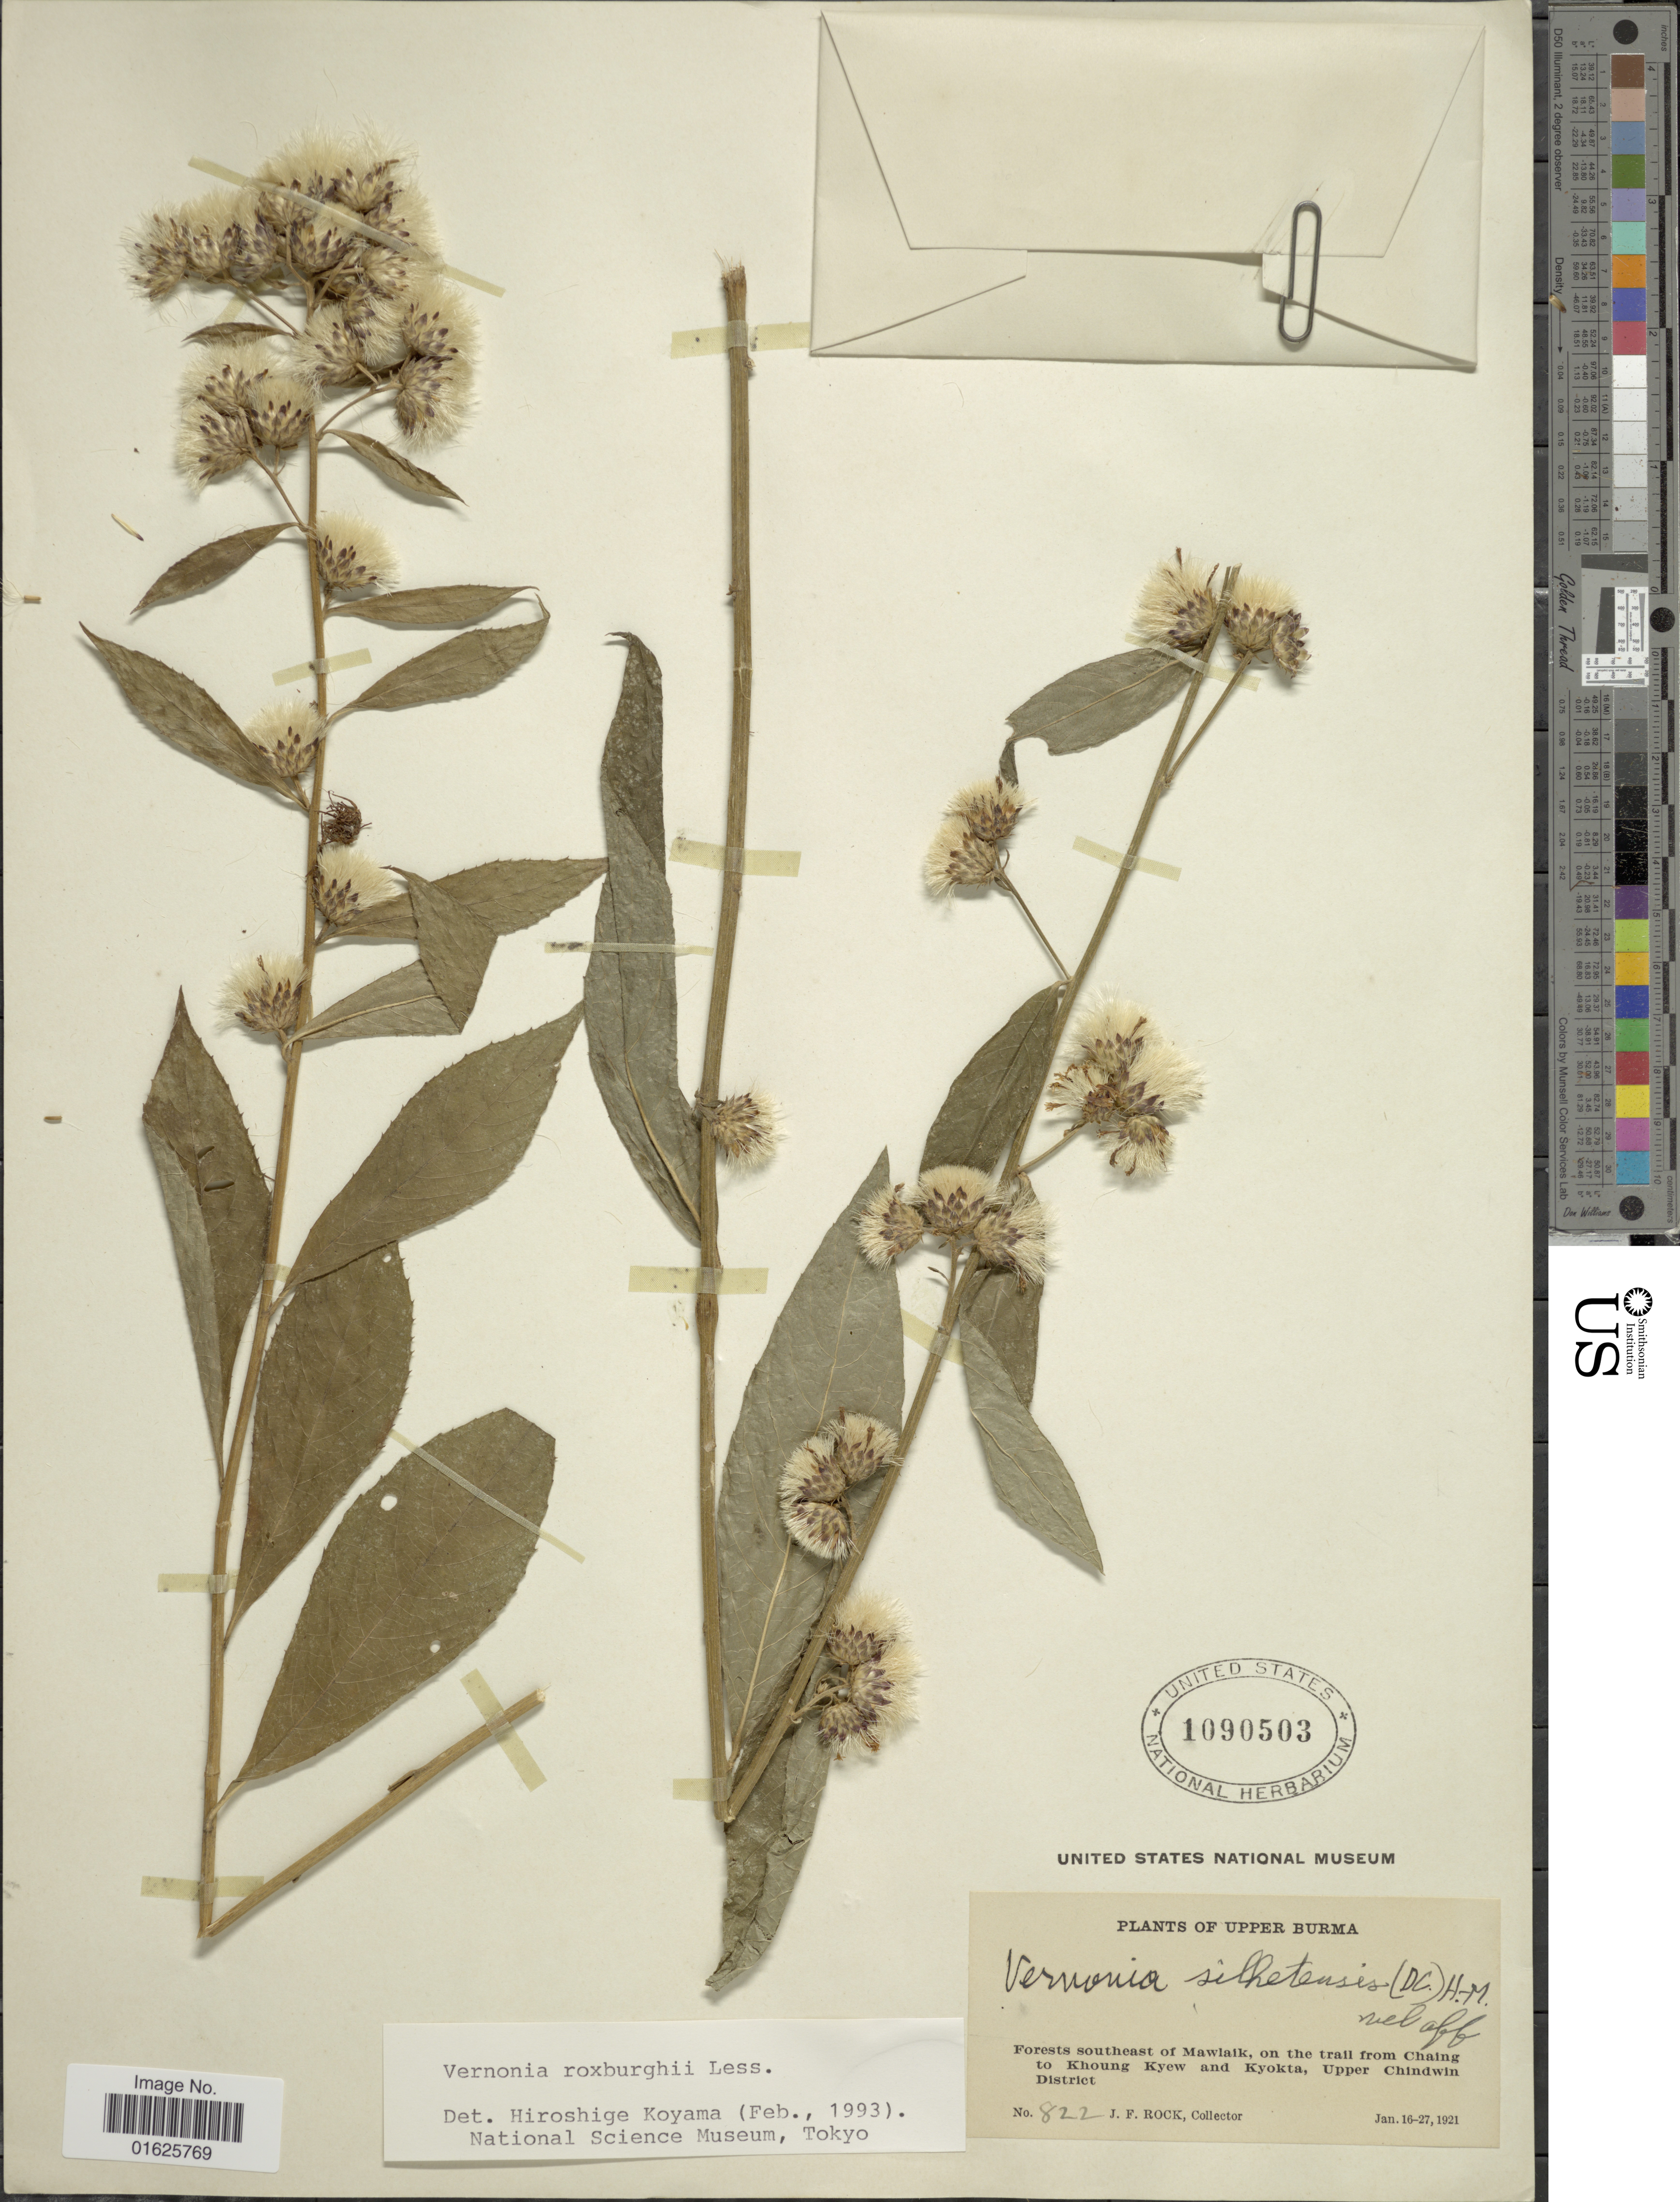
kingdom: Plantae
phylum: Tracheophyta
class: Magnoliopsida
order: Asterales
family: Asteraceae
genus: Acilepis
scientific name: Acilepis doichangensis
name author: (H. Koyama) H. Rob. & Skvarla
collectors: J. Rock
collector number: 822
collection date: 1921-01-16/1921-01-27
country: Myanmar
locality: Upper Burma, Forest southeast of Mawaik, on the trail from Chaing to Khoung Kyew and Kyokta, Upper Chindwin District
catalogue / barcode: US 1090503